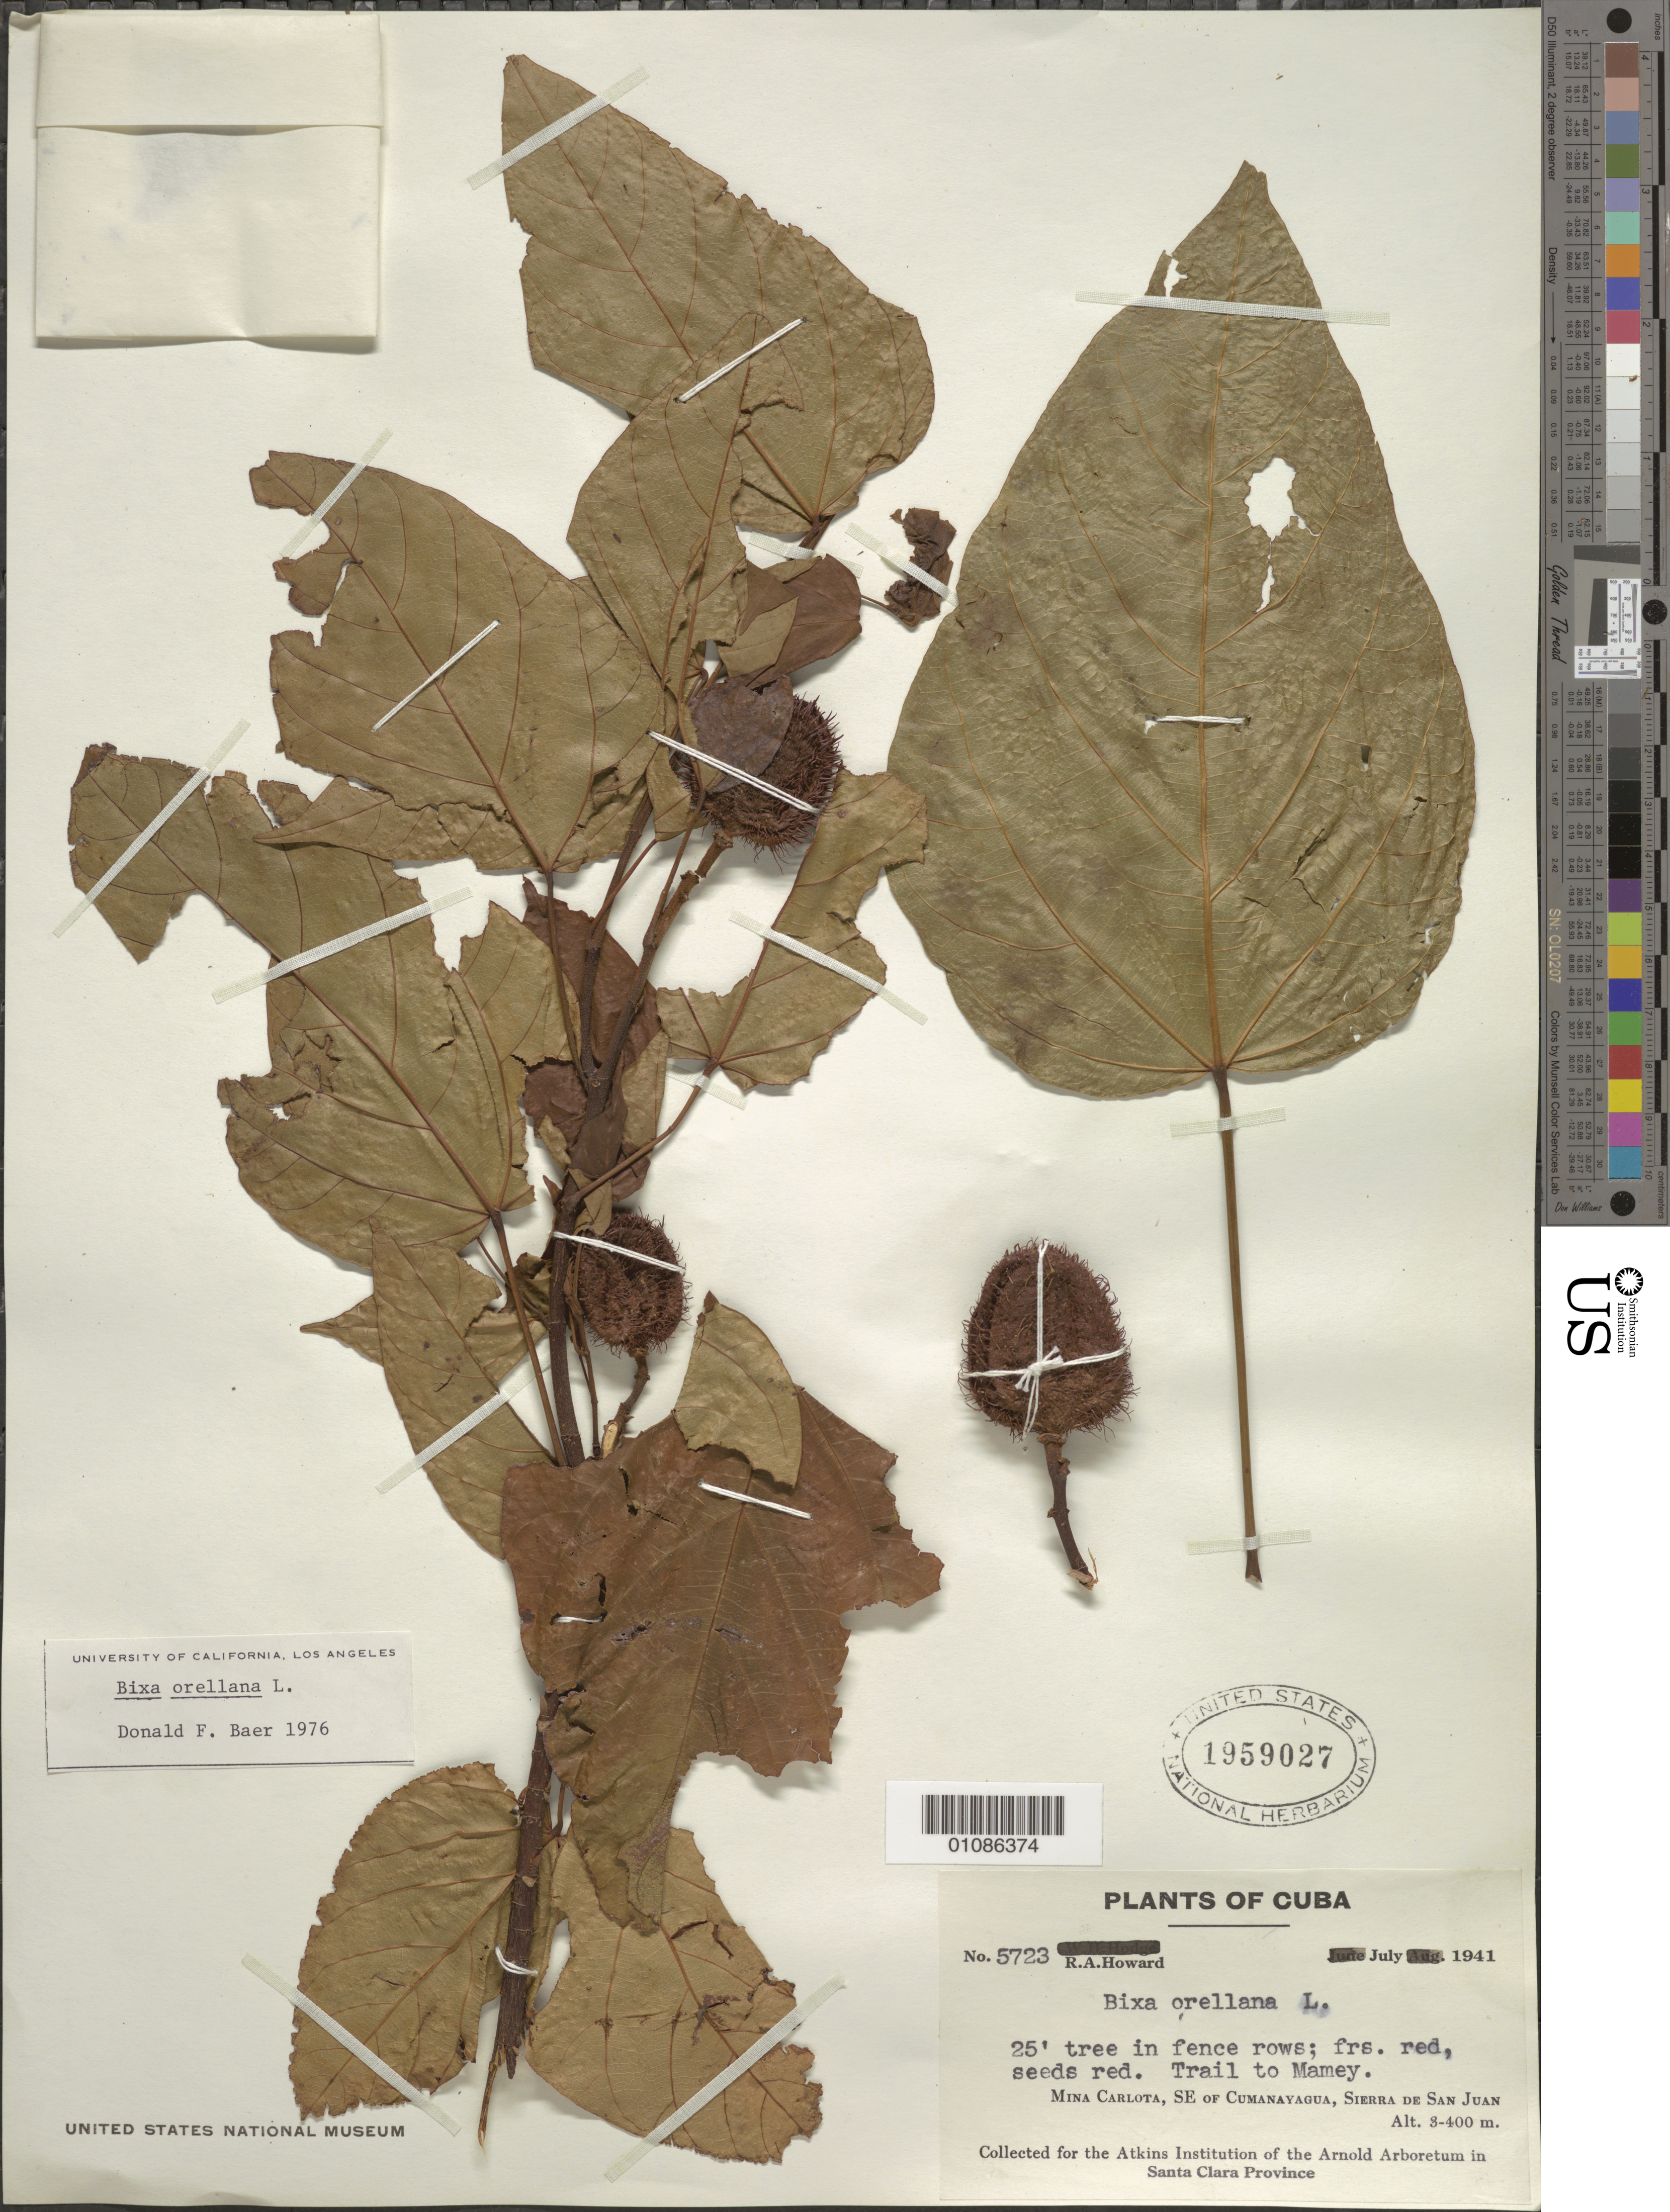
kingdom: Plantae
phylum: Tracheophyta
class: Magnoliopsida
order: Malvales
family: Bixaceae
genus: Bixa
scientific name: Bixa orellana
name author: L.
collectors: R. A. Howard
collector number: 5723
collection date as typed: Jul 1941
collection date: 1941-07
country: Cuba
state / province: Cienfuegos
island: Cuba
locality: Cumanayagua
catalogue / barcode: US 1959027